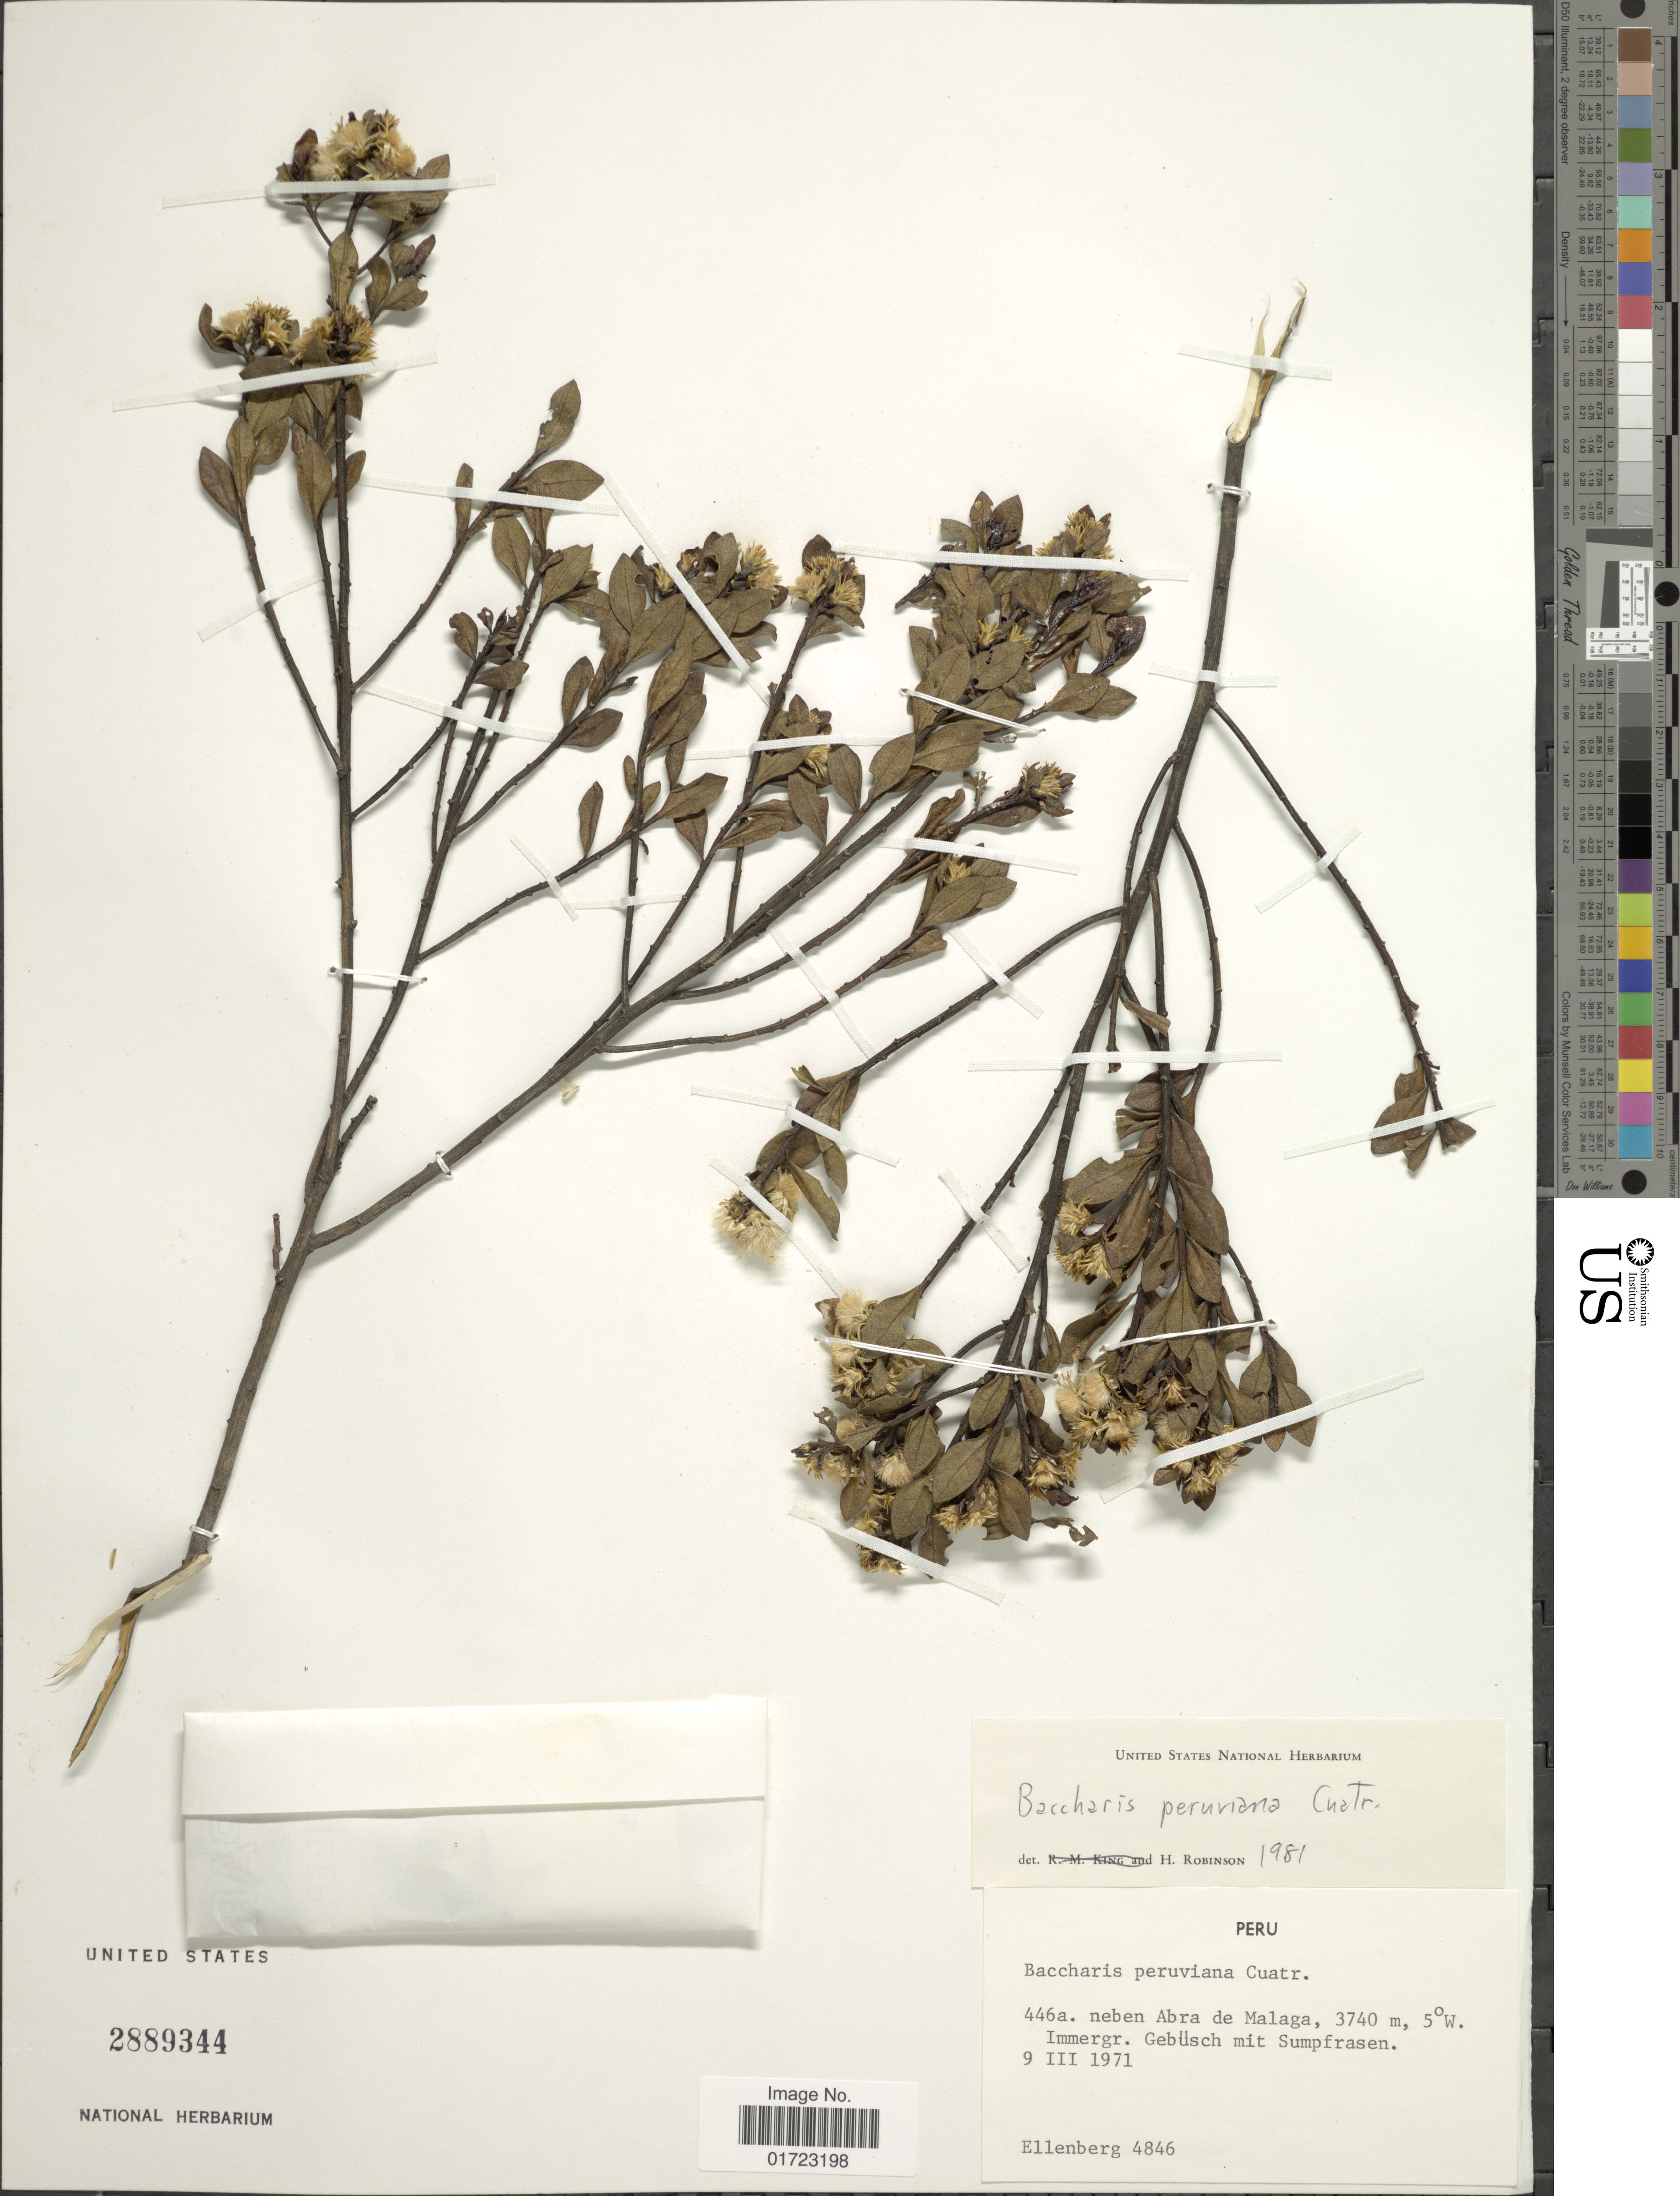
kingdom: Plantae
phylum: Tracheophyta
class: Magnoliopsida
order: Asterales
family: Asteraceae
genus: Baccharis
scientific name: Baccharis peruviana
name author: Cuatrec.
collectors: H. Ellenberg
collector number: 4846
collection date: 1971-03-09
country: Peru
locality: Neben Abra de Malaga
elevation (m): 3740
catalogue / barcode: US 2889344